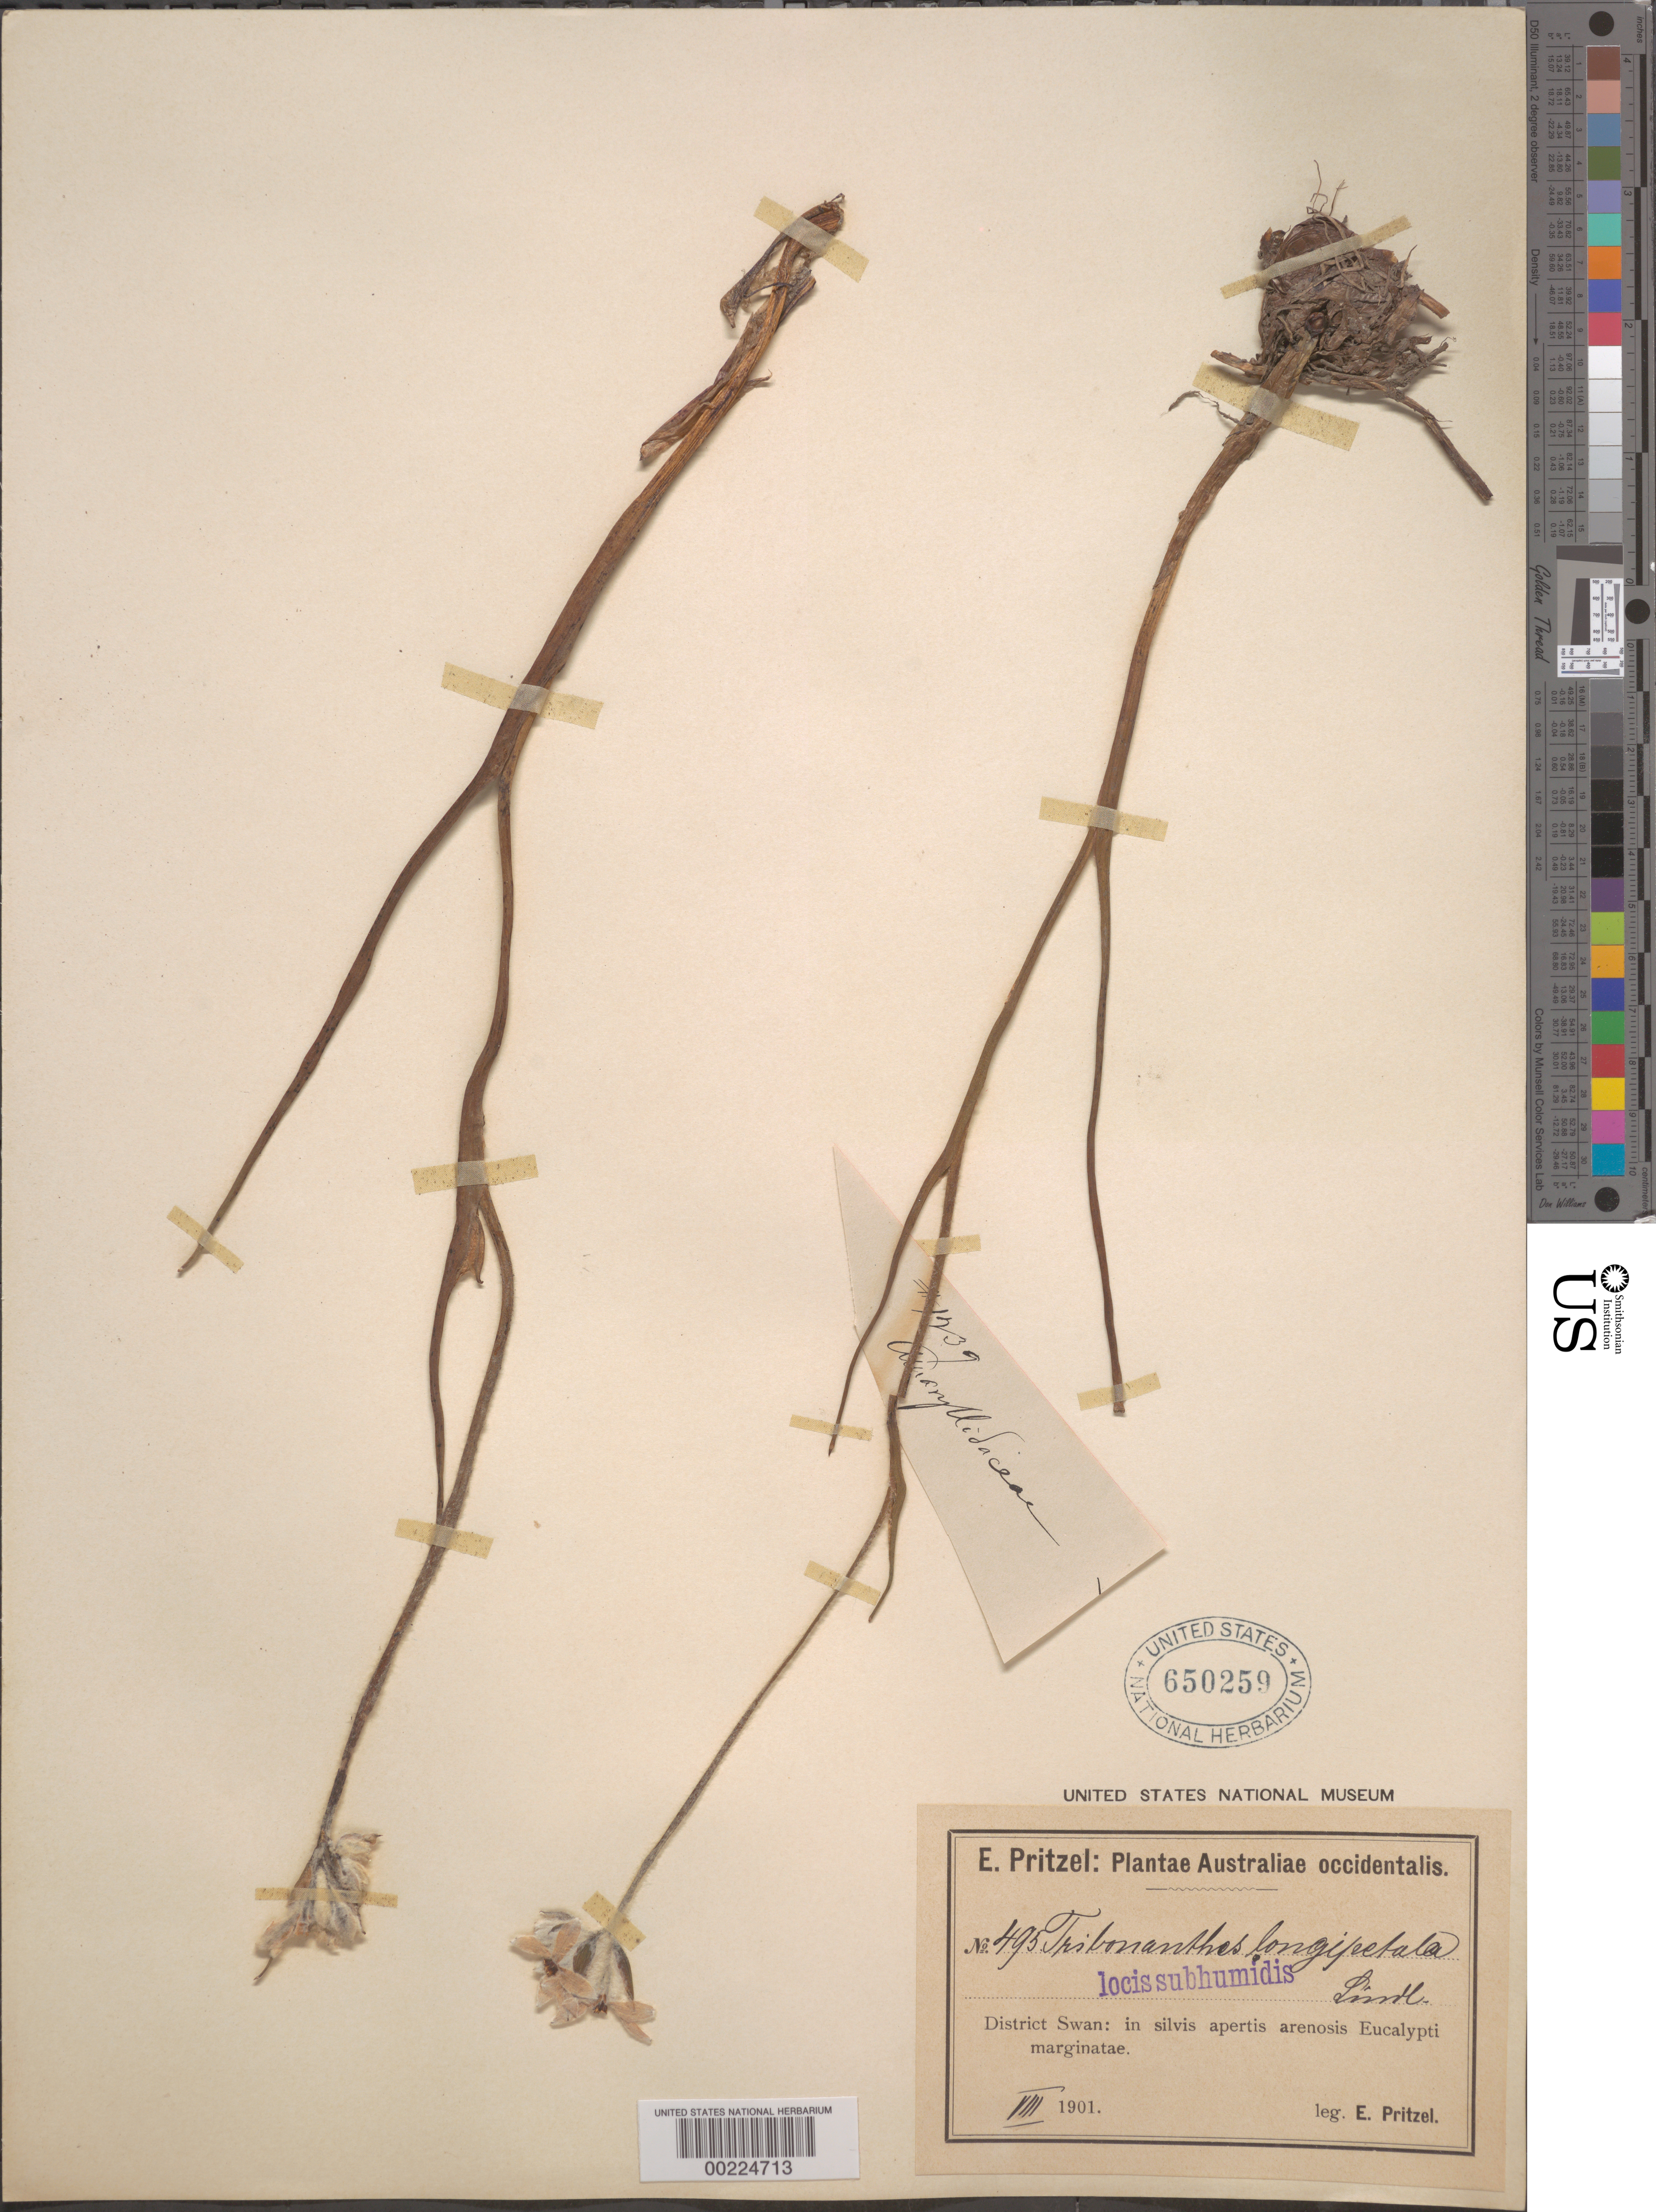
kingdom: Plantae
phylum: Tracheophyta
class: Liliopsida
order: Commelinales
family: Haemodoraceae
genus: Tribonanthes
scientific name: Tribonanthes longipetala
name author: Lindl.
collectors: E. G. Pritzel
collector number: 495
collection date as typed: Aug 1901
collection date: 1901-08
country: Australia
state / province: Western Australia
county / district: Swan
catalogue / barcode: US 650259